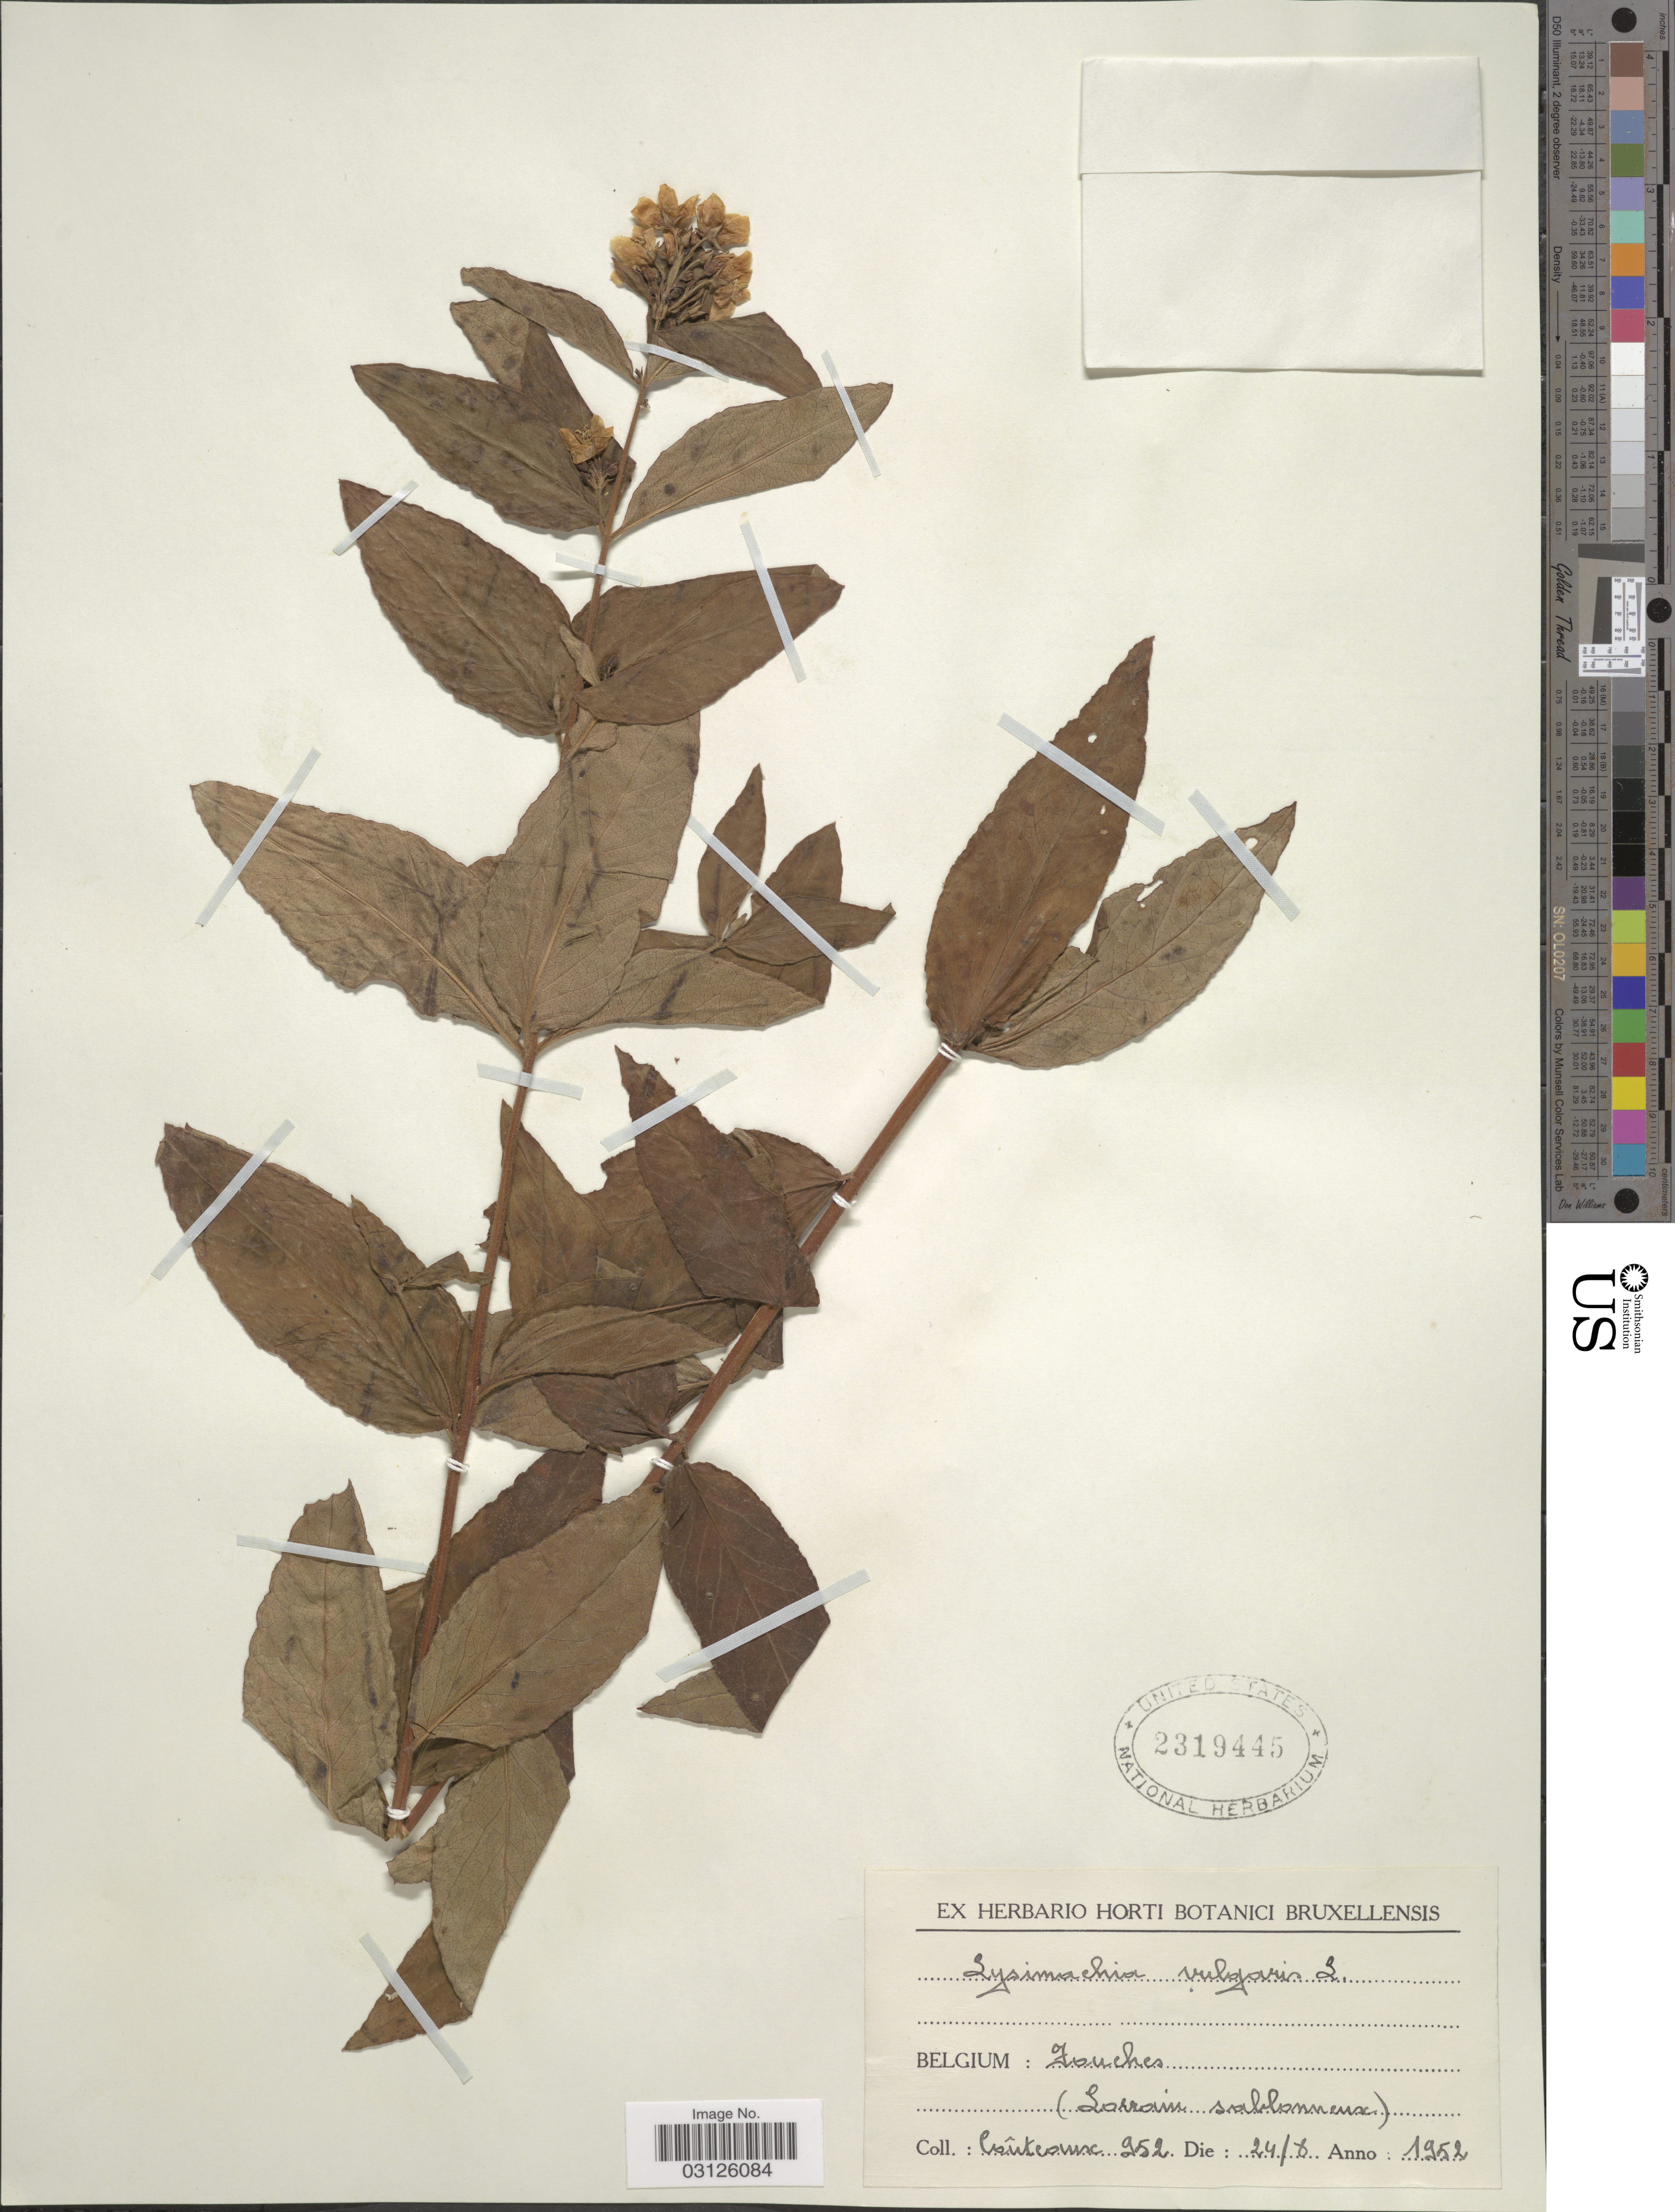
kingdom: Plantae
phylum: Tracheophyta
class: Magnoliopsida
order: Ericales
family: Primulaceae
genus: Lysimachia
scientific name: Lysimachia thyrsiflora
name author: L.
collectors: -. Couteaux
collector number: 952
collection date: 1952-08-24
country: Belgium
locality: Fouches. (Lorrain sablonneux).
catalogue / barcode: US 2319445